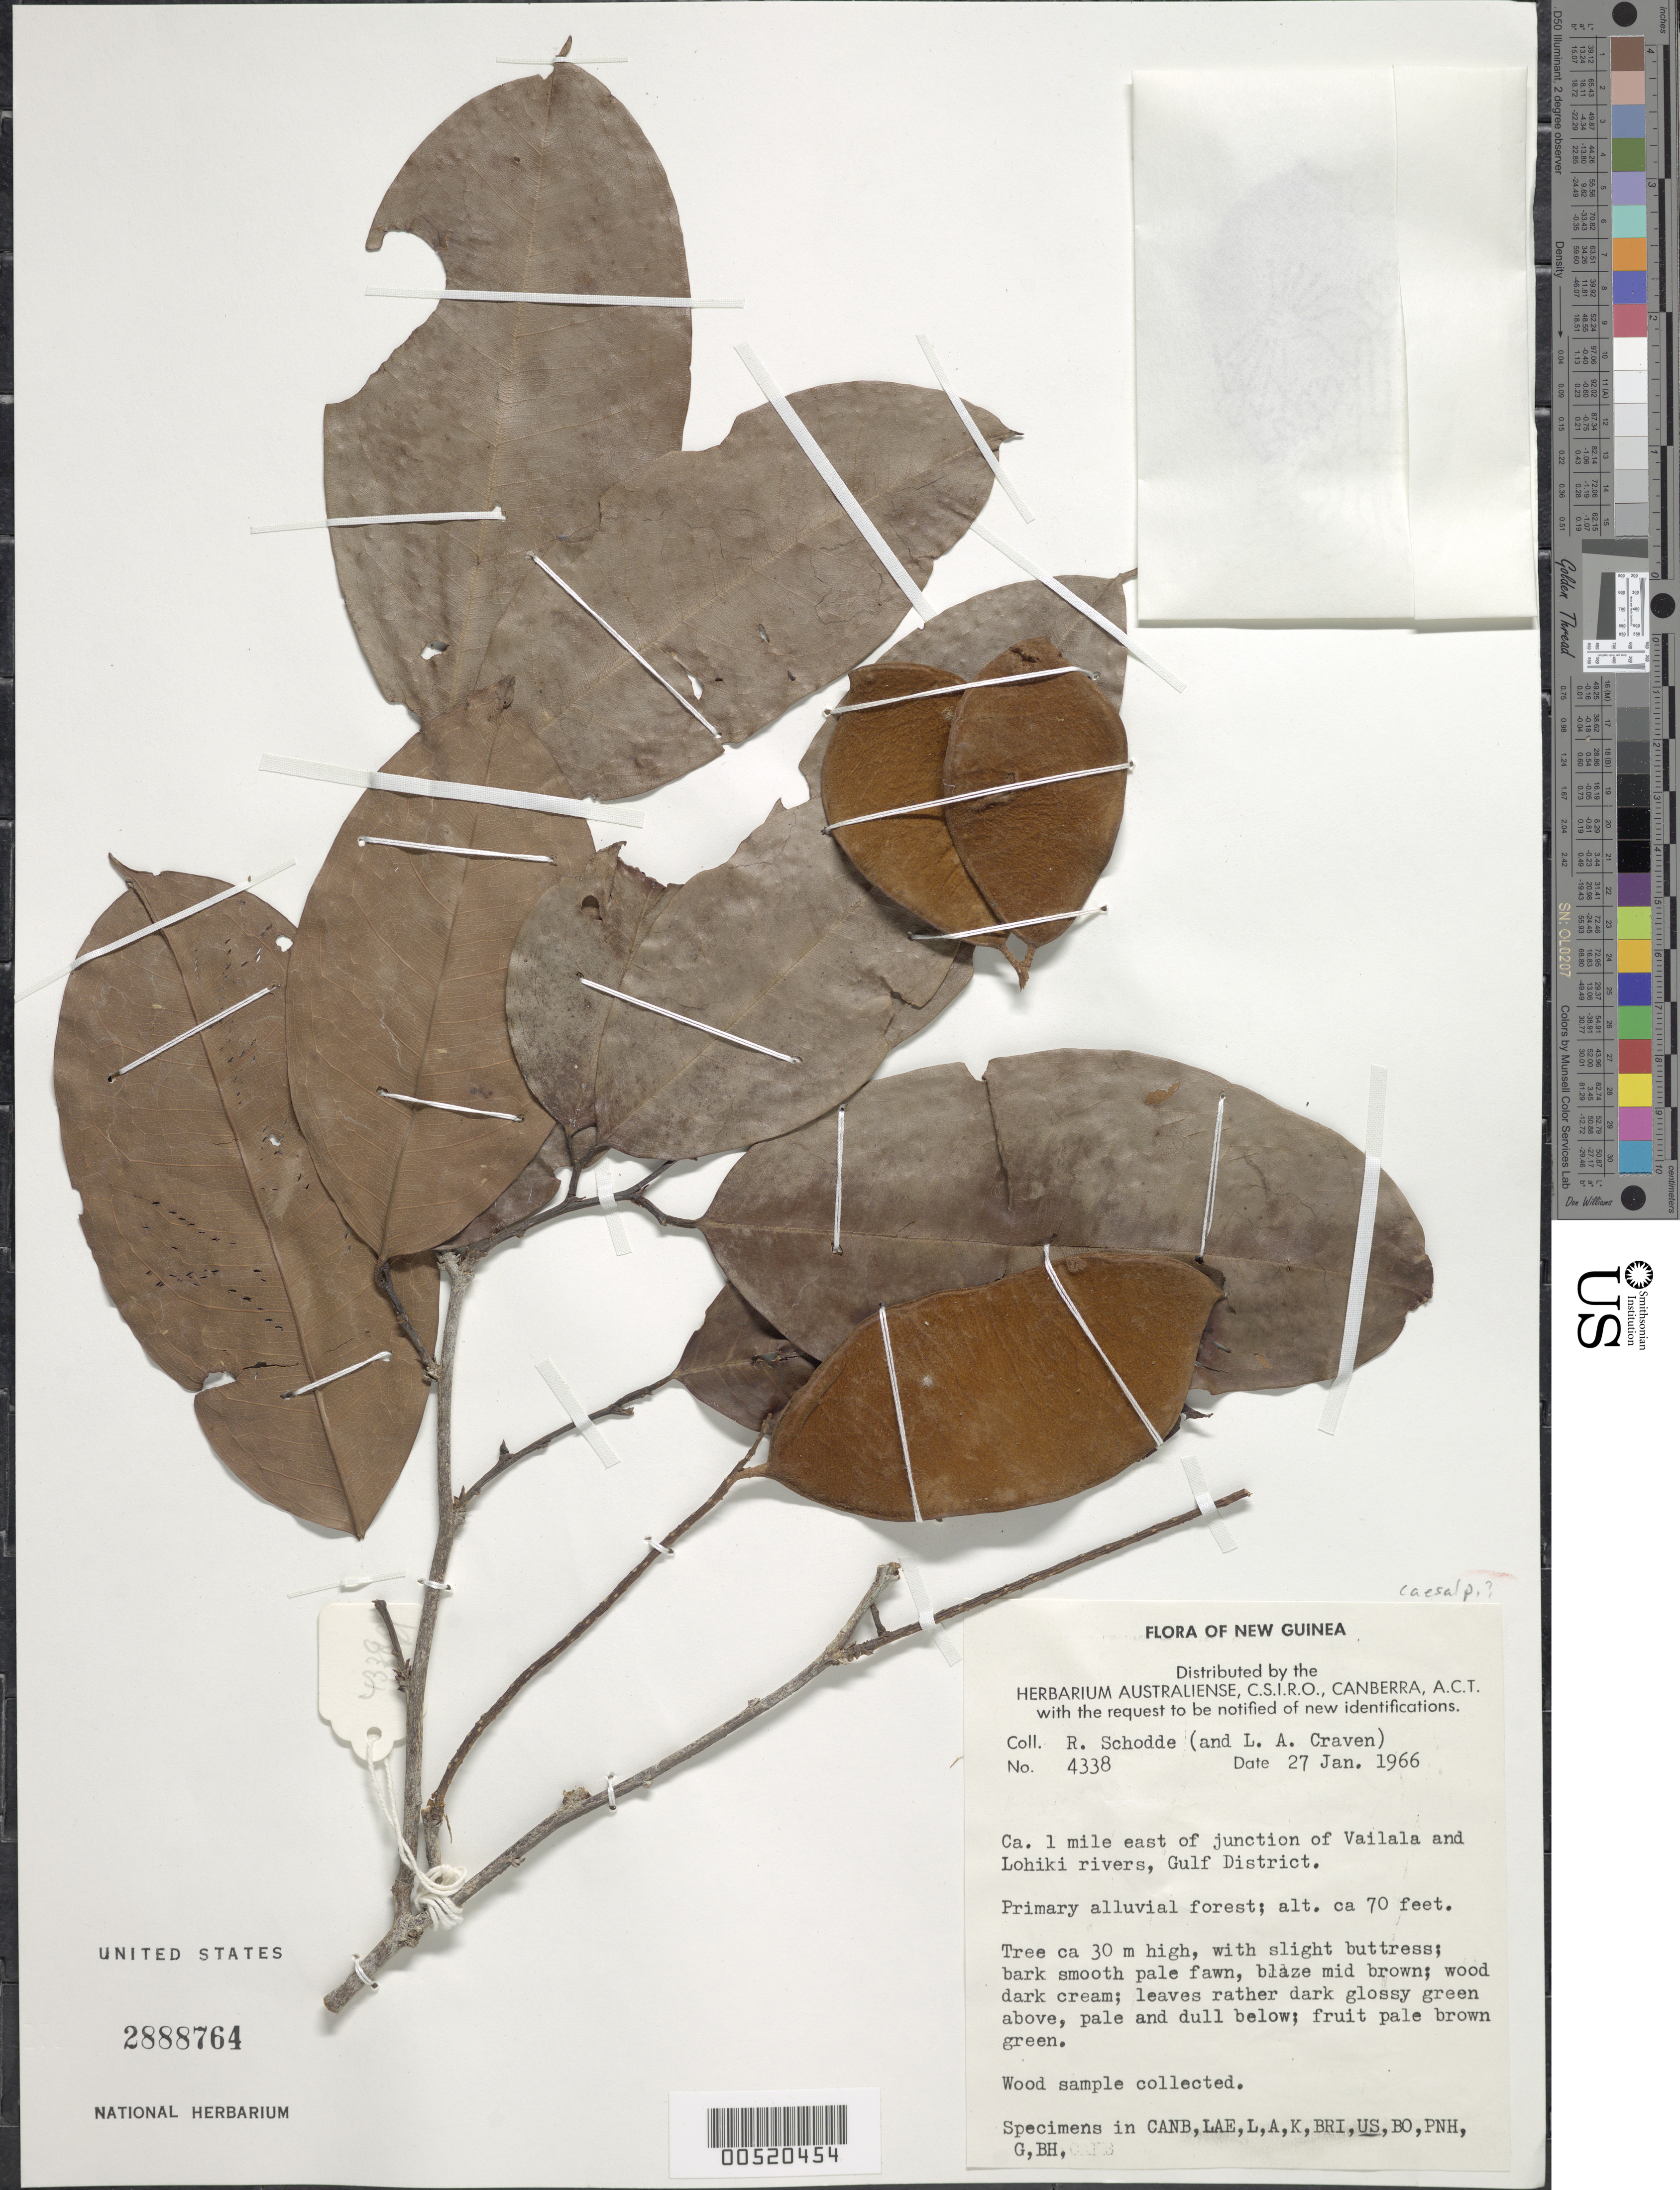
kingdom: Plantae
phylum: Tracheophyta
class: Magnoliopsida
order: Fabales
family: Fabaceae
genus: Kingiodendron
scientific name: Kingiodendron sp.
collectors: R. Schodde & L. A. Craven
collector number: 4338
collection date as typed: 27 Jan 1966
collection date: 1966-01-27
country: Papua New Guinea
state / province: Gulf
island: New Guinea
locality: E of junction of vailala and lohiki rivers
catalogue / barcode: US 2888764